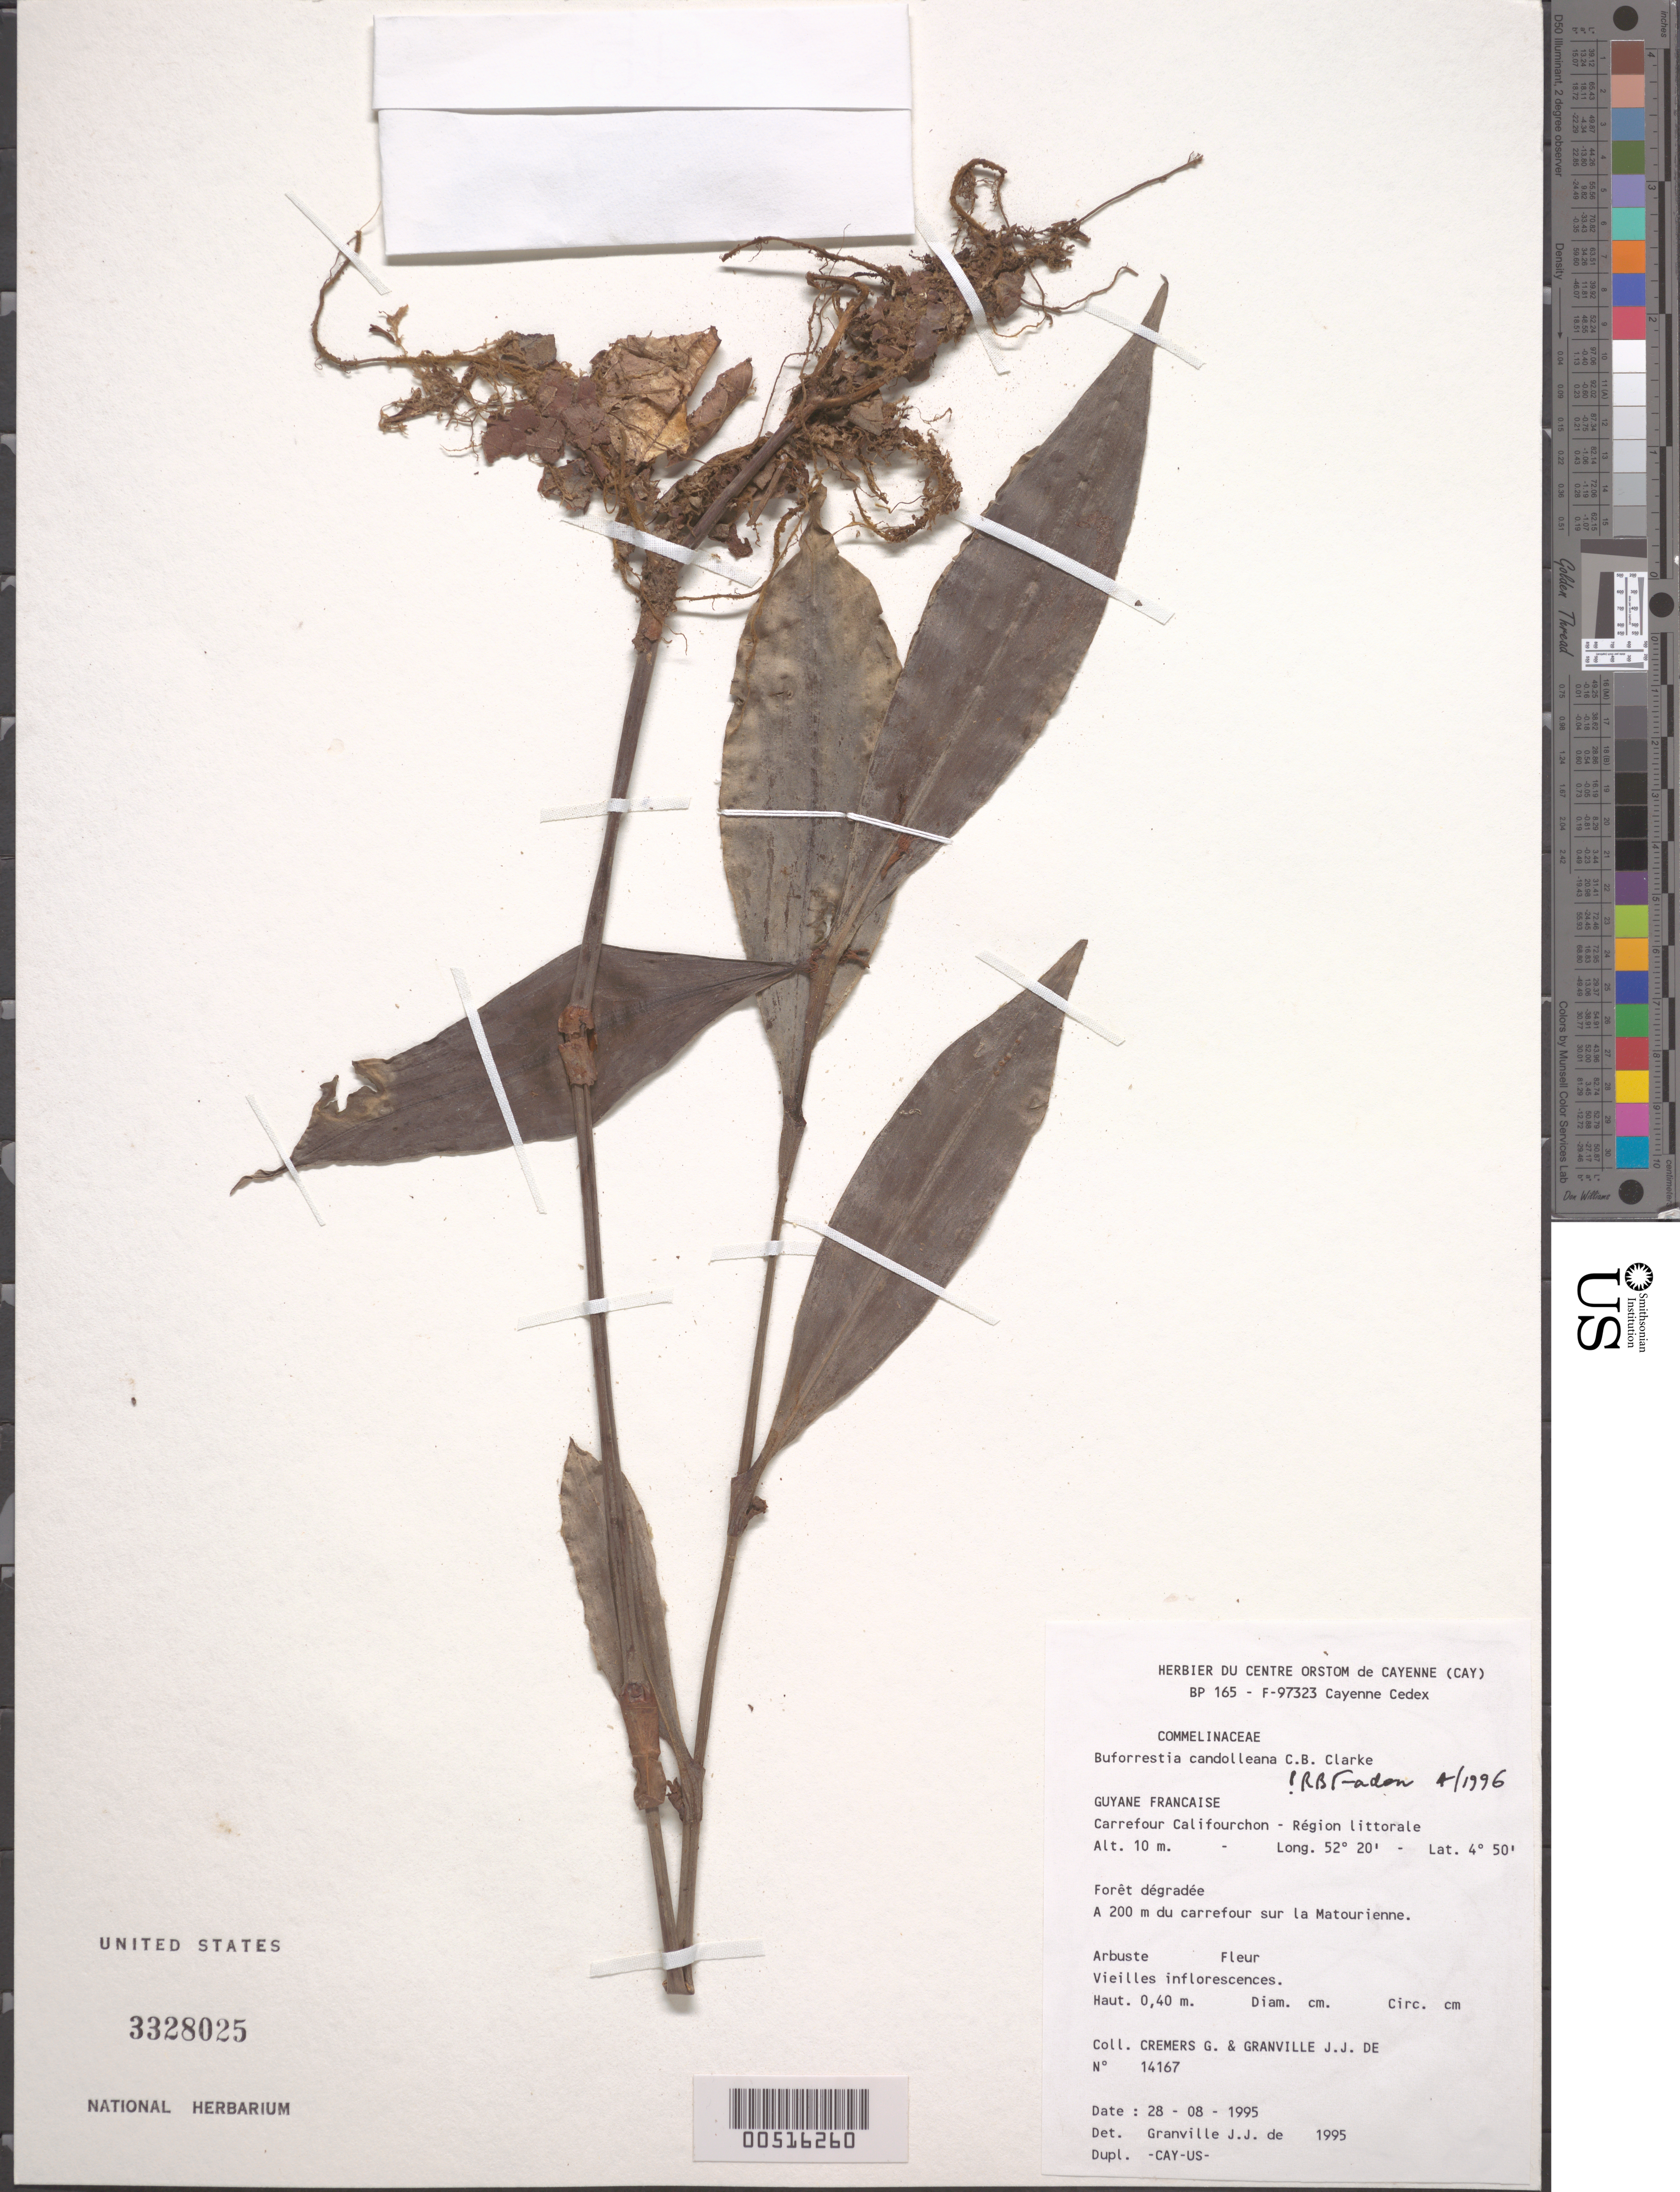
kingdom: Plantae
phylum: Tracheophyta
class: Liliopsida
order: Commelinales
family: Commelinaceae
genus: Buforrestia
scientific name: Buforrestia candolleana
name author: C.B. Clarke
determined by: Faden, Robert B., (US), Smithsonian Institution - National Museum of Natural History (UNITED STATES)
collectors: G. Cremers & J.-J. de Granville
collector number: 14167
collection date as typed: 28 Aug 1995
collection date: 1995-08-28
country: French Guiana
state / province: Cayenne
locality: Carrefour califourchon - region littorale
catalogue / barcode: US 3328025